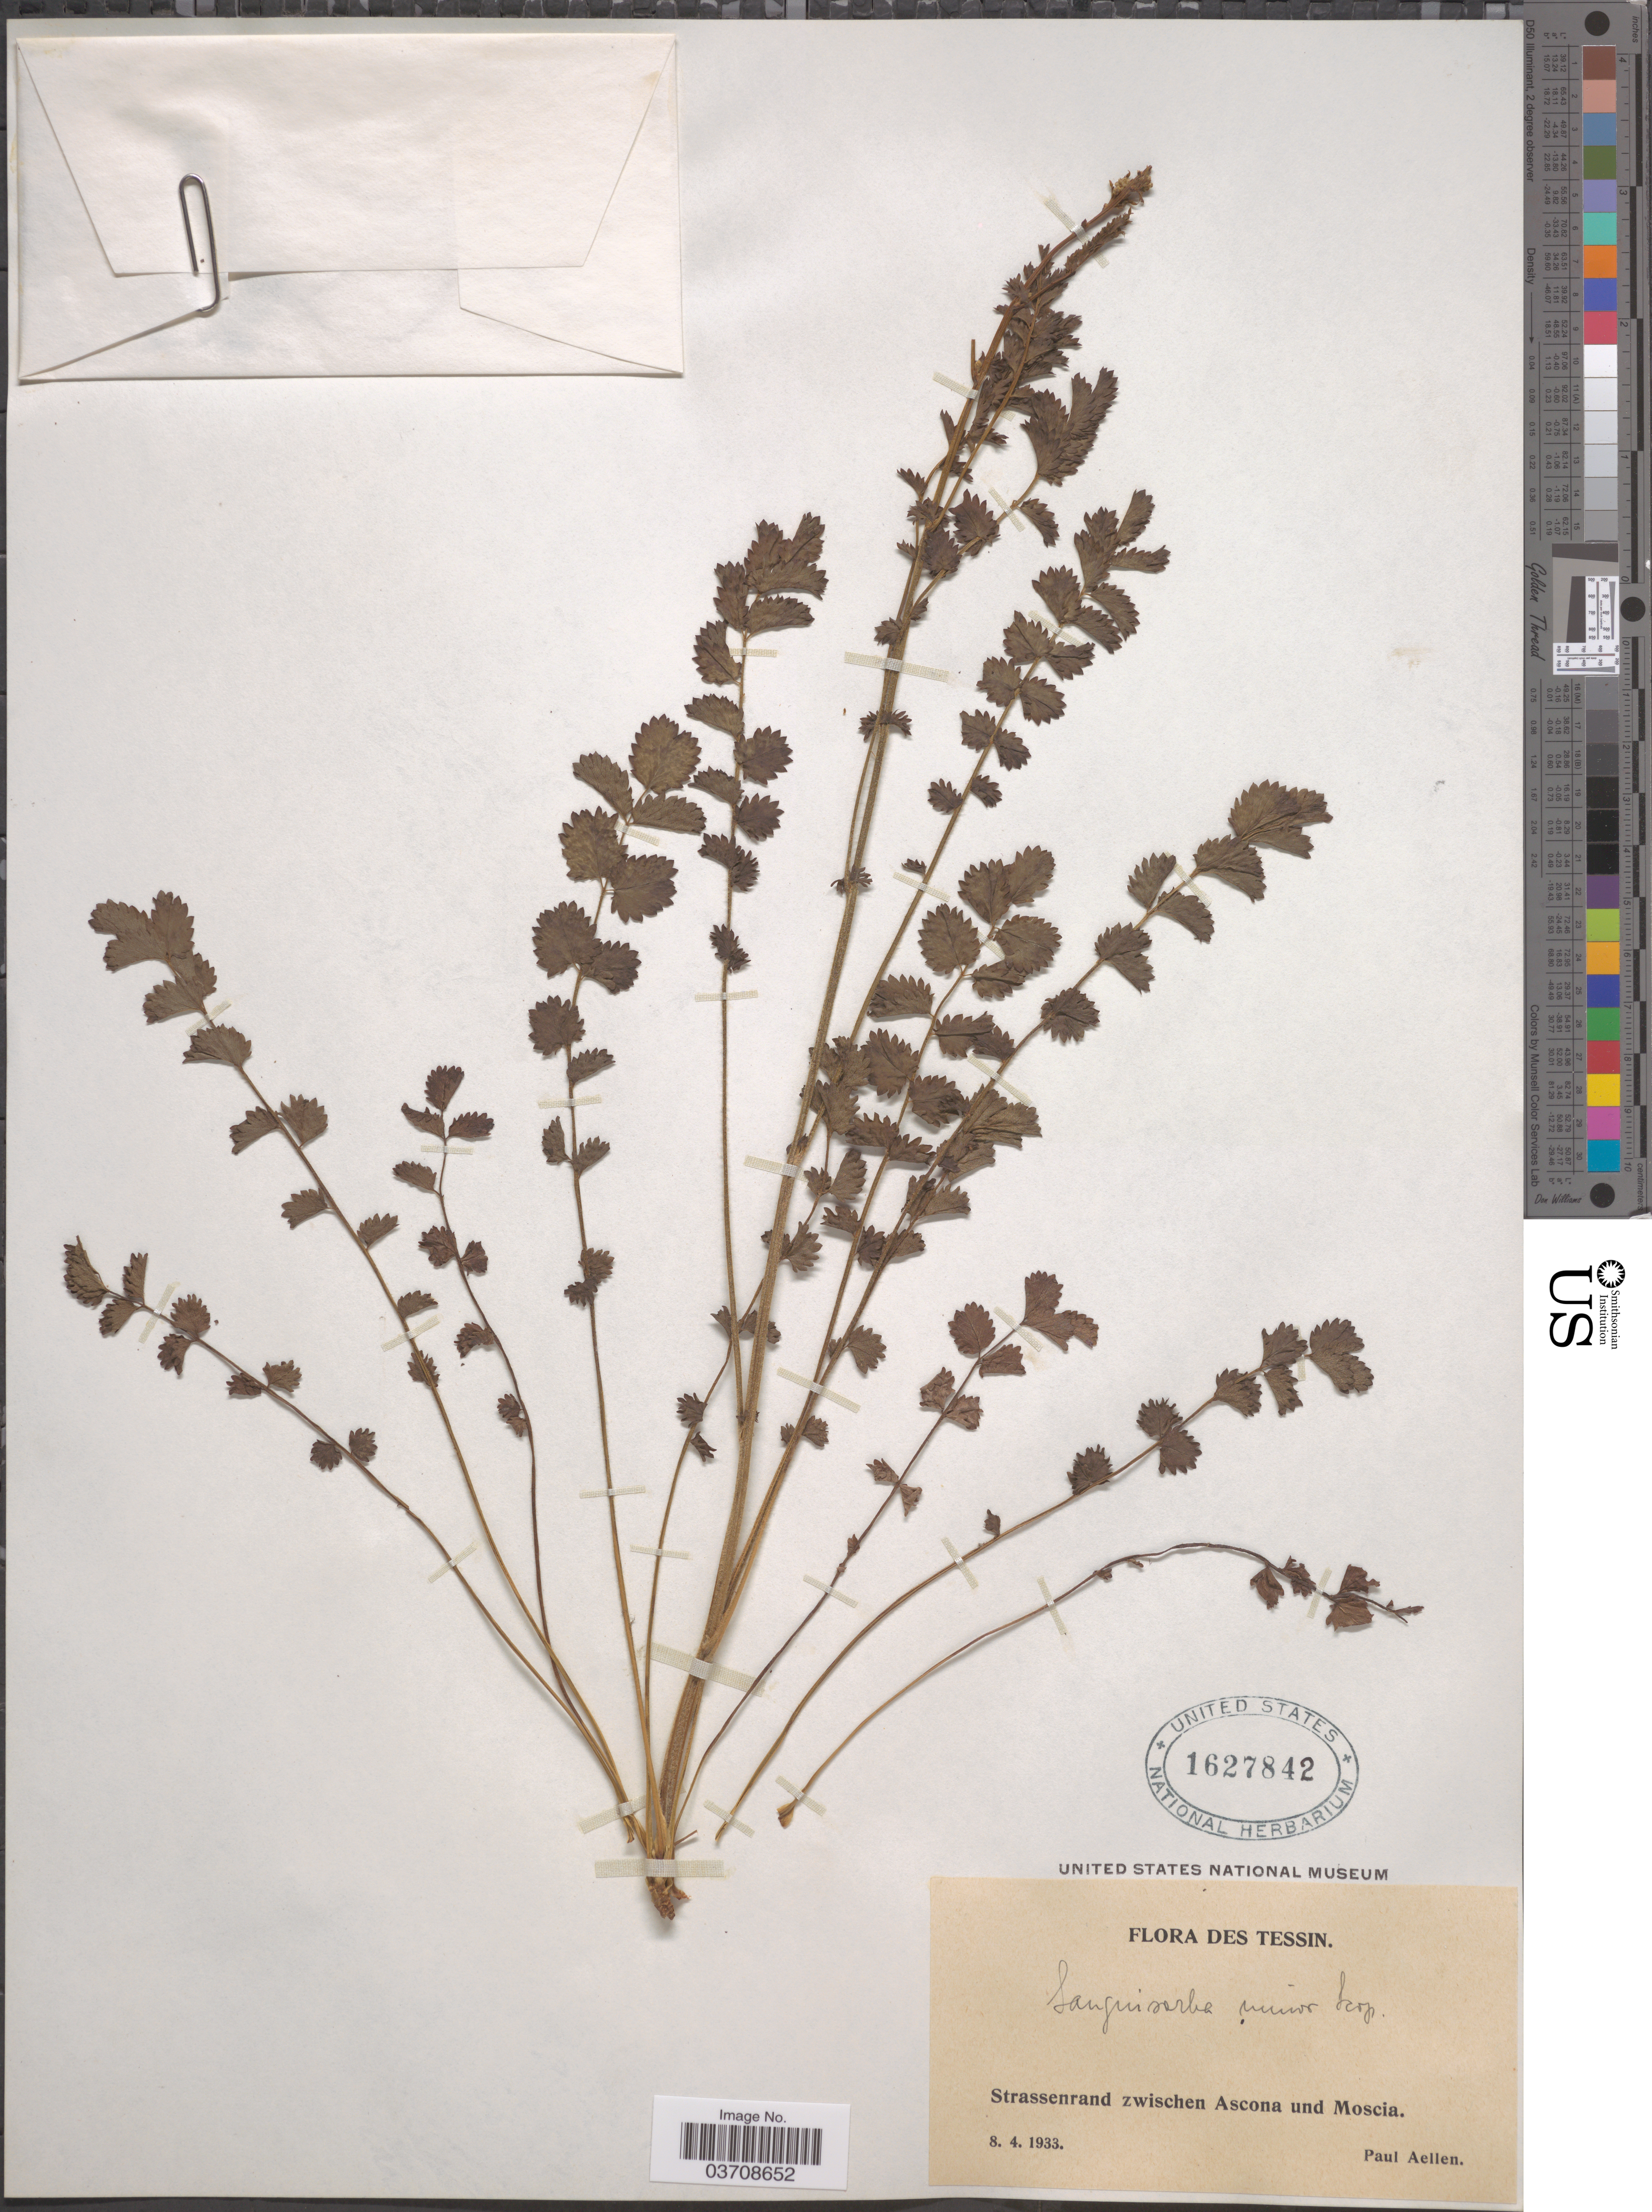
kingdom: Plantae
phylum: Tracheophyta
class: Magnoliopsida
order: Rosales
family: Rosaceae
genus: Sanguisorba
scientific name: Sanguisorba minor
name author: Scop.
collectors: P. Aellen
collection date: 1933-04-08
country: Switzerland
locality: Tessin. Strassenrand zwischen Ascona und Moscia.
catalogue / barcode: US 1627842